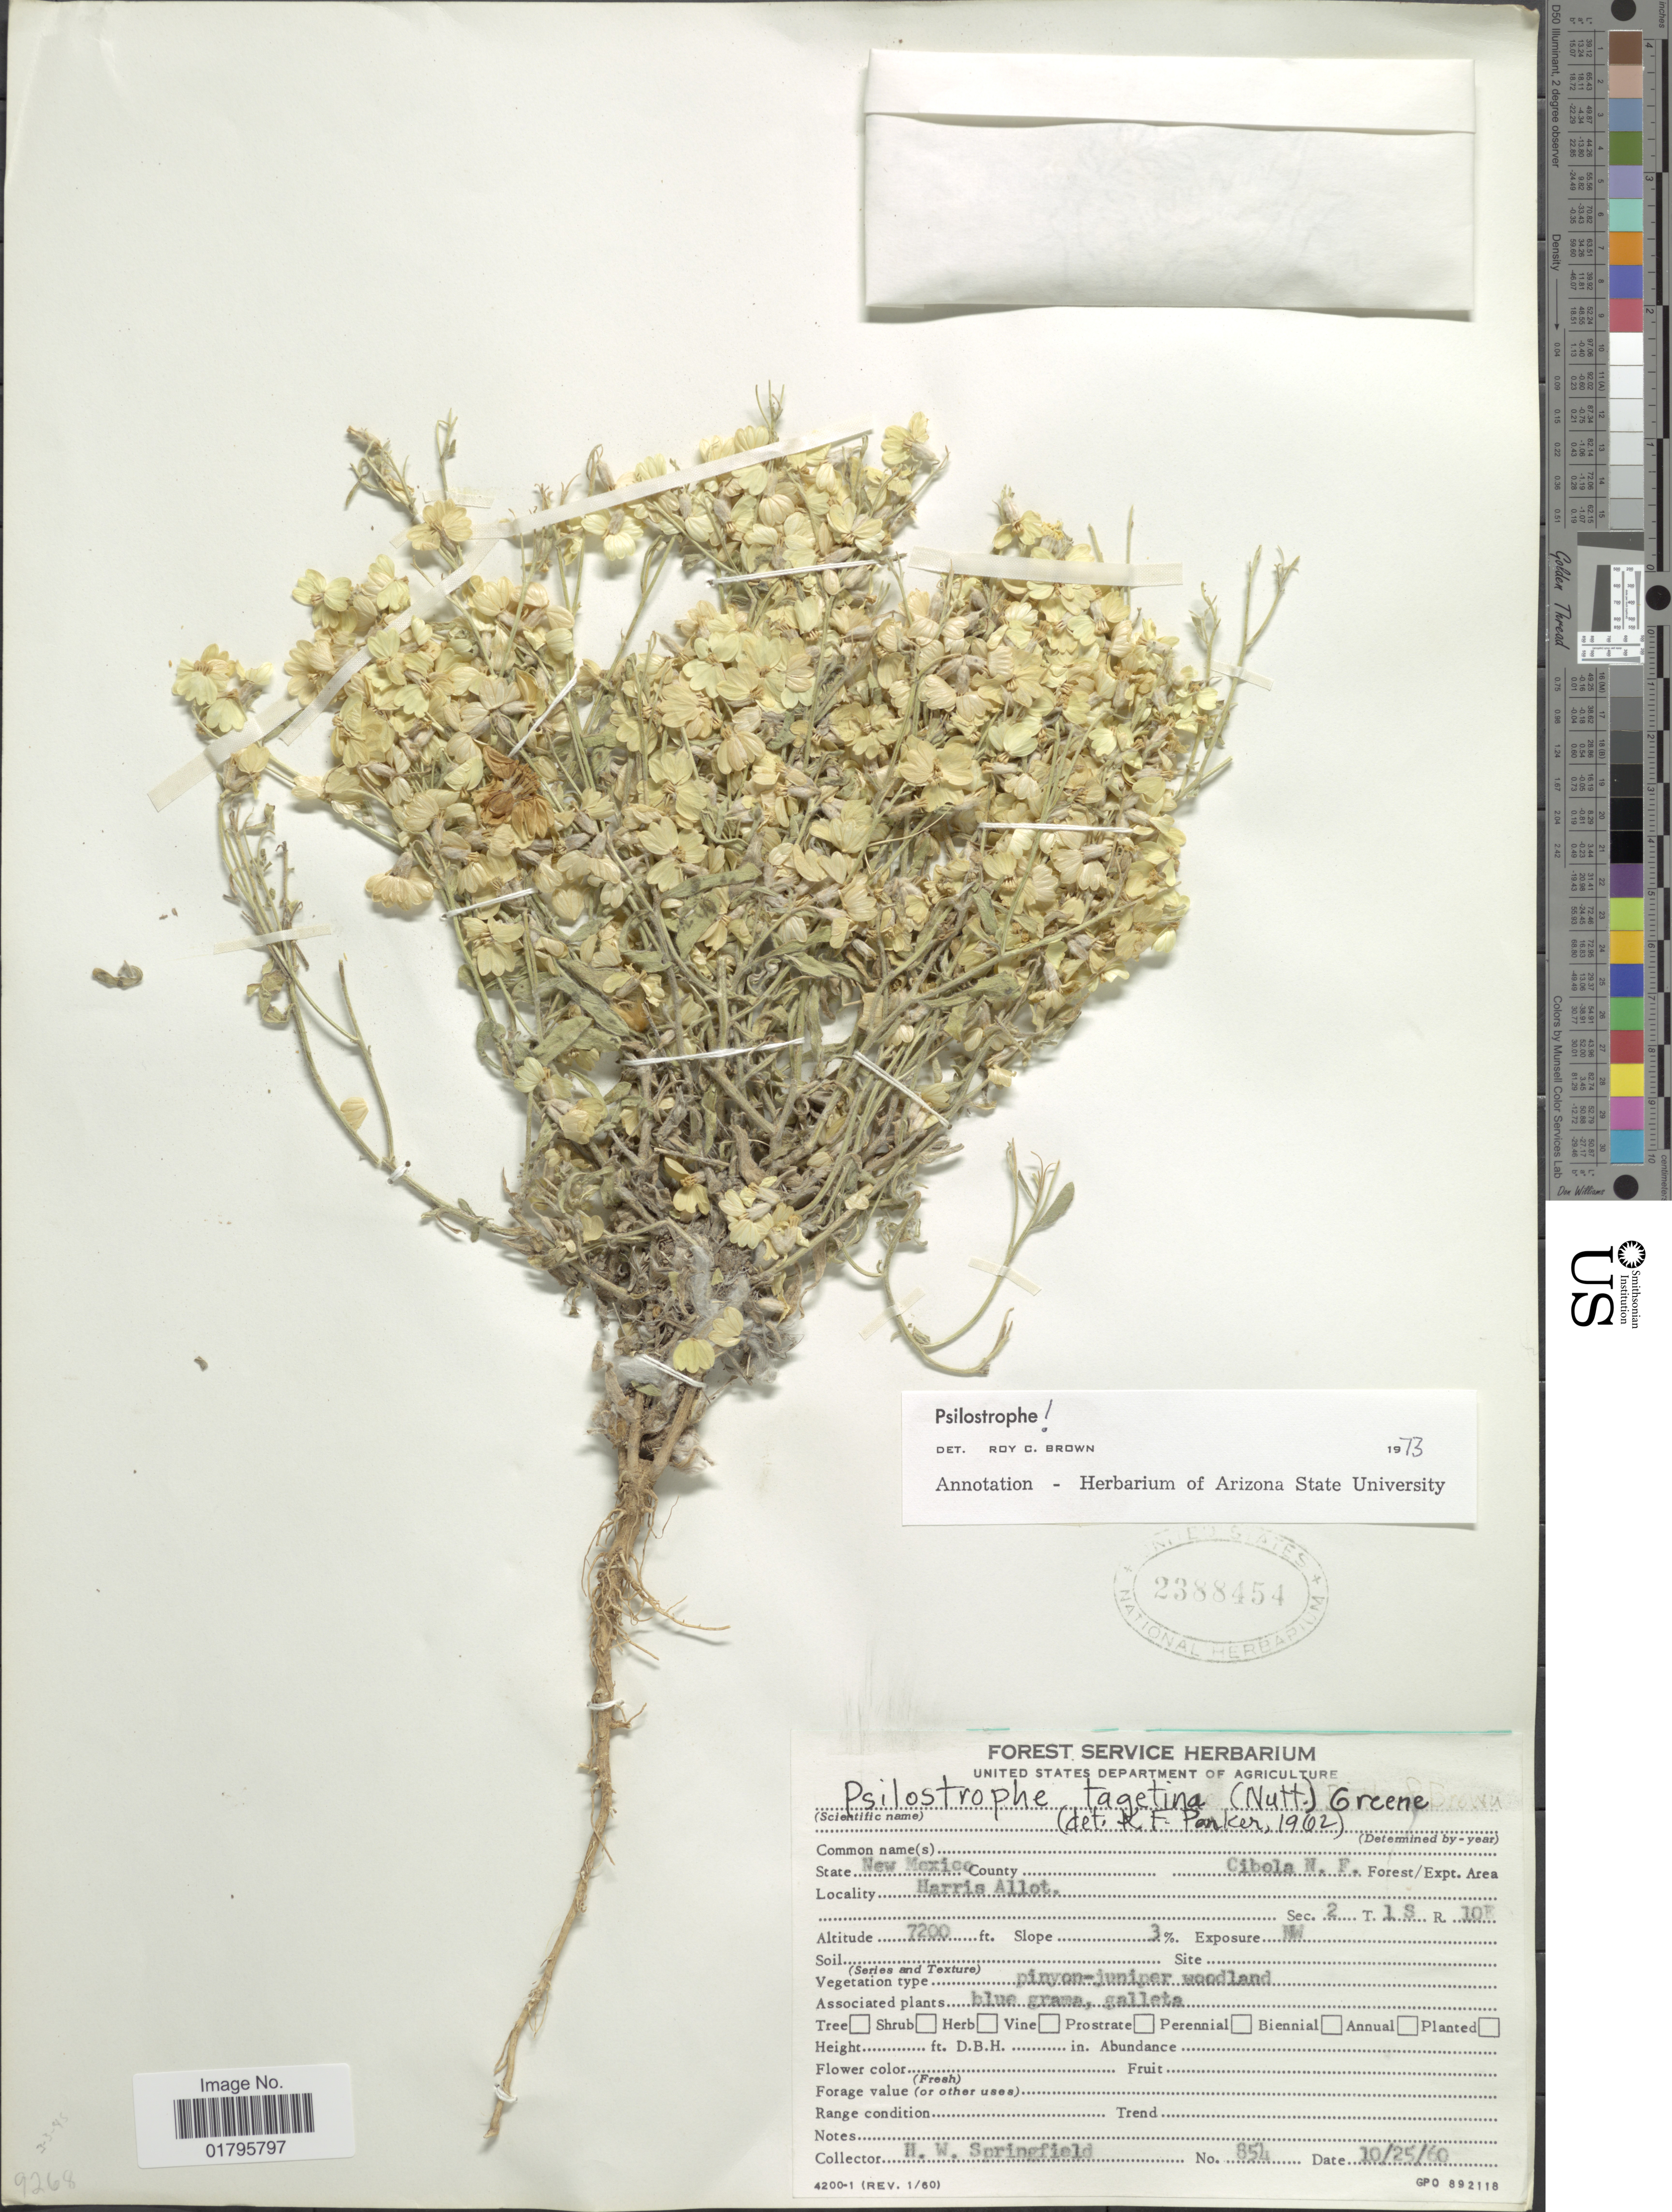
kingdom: Plantae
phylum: Tracheophyta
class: Magnoliopsida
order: Asterales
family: Asteraceae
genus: Psilostrophe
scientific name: Psilostrophe tagetina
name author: (Nutt.) Greene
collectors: H. Springfield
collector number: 854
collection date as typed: Transcribed d/m/y: 25/10/60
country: United States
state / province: New Mexico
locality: Cibola N.F. harris Allot. Sec. 2 T., R 1 S R10E.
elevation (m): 2195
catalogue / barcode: US 2388454